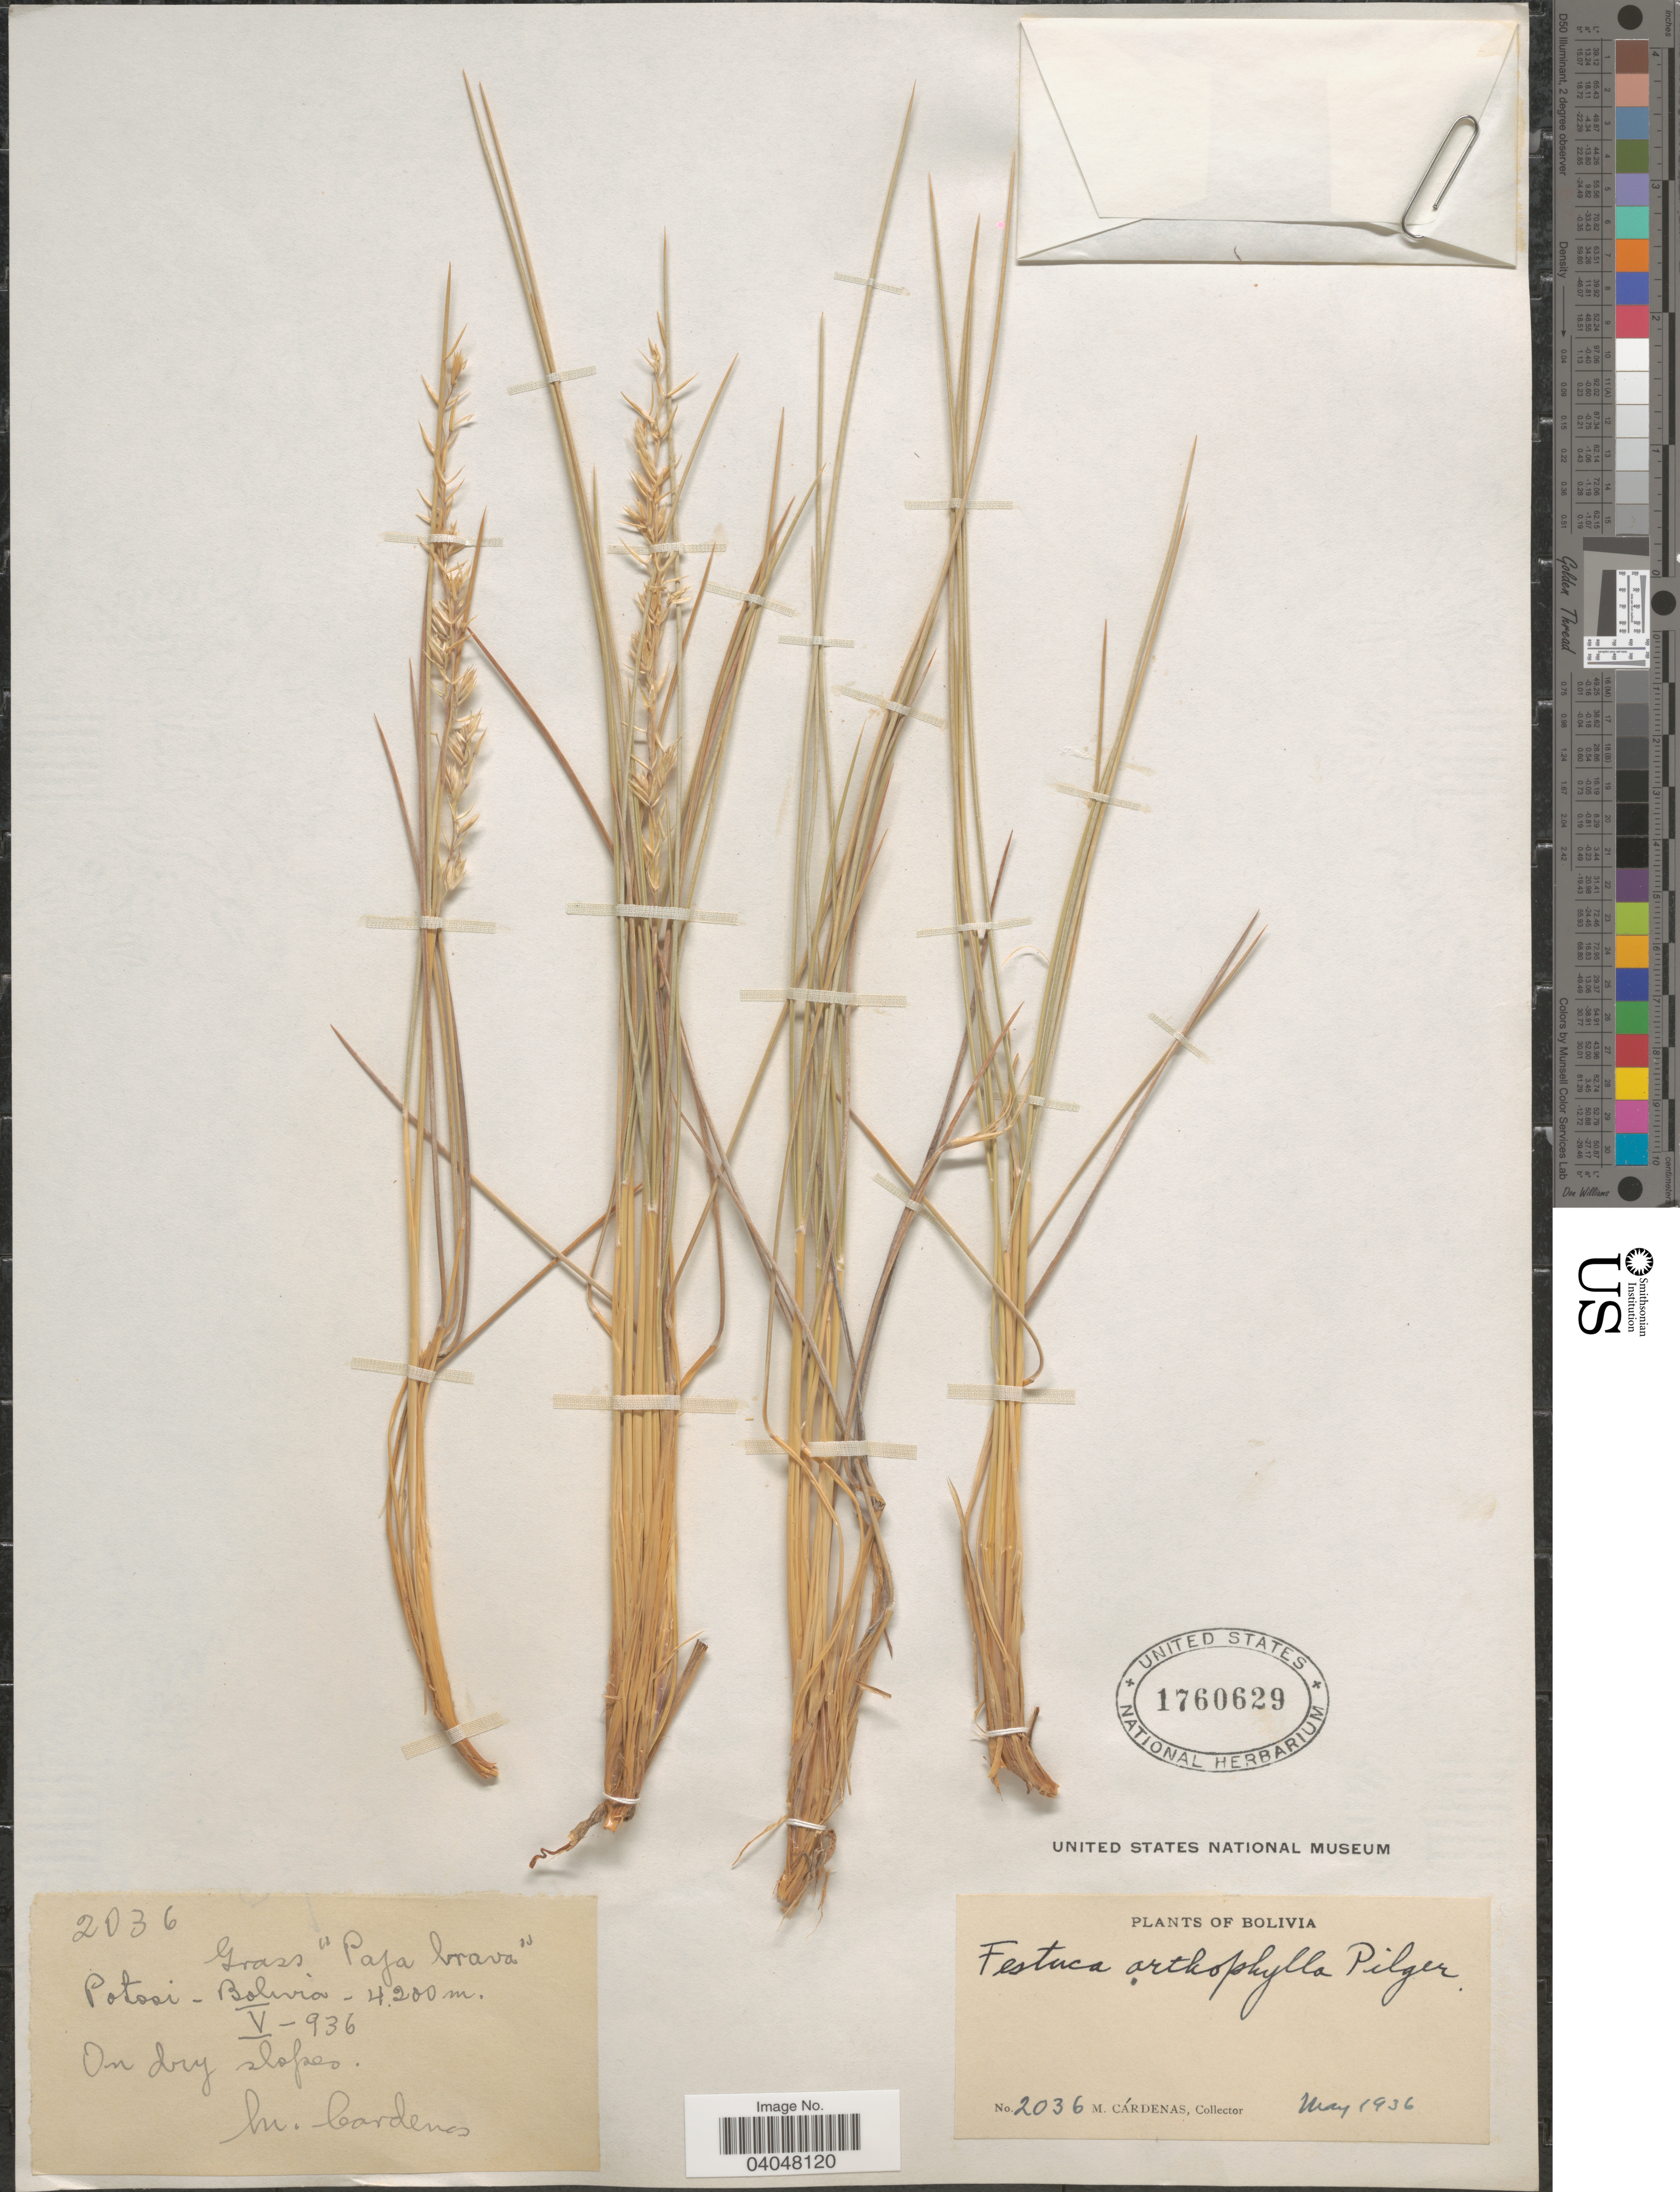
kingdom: Plantae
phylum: Tracheophyta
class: Liliopsida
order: Poales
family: Poaceae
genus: Festuca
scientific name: Festuca orthophylla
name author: Pilg.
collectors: M. Cárdenas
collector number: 2036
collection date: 1936-05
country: Bolivia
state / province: Potosi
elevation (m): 4200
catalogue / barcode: US 1760629